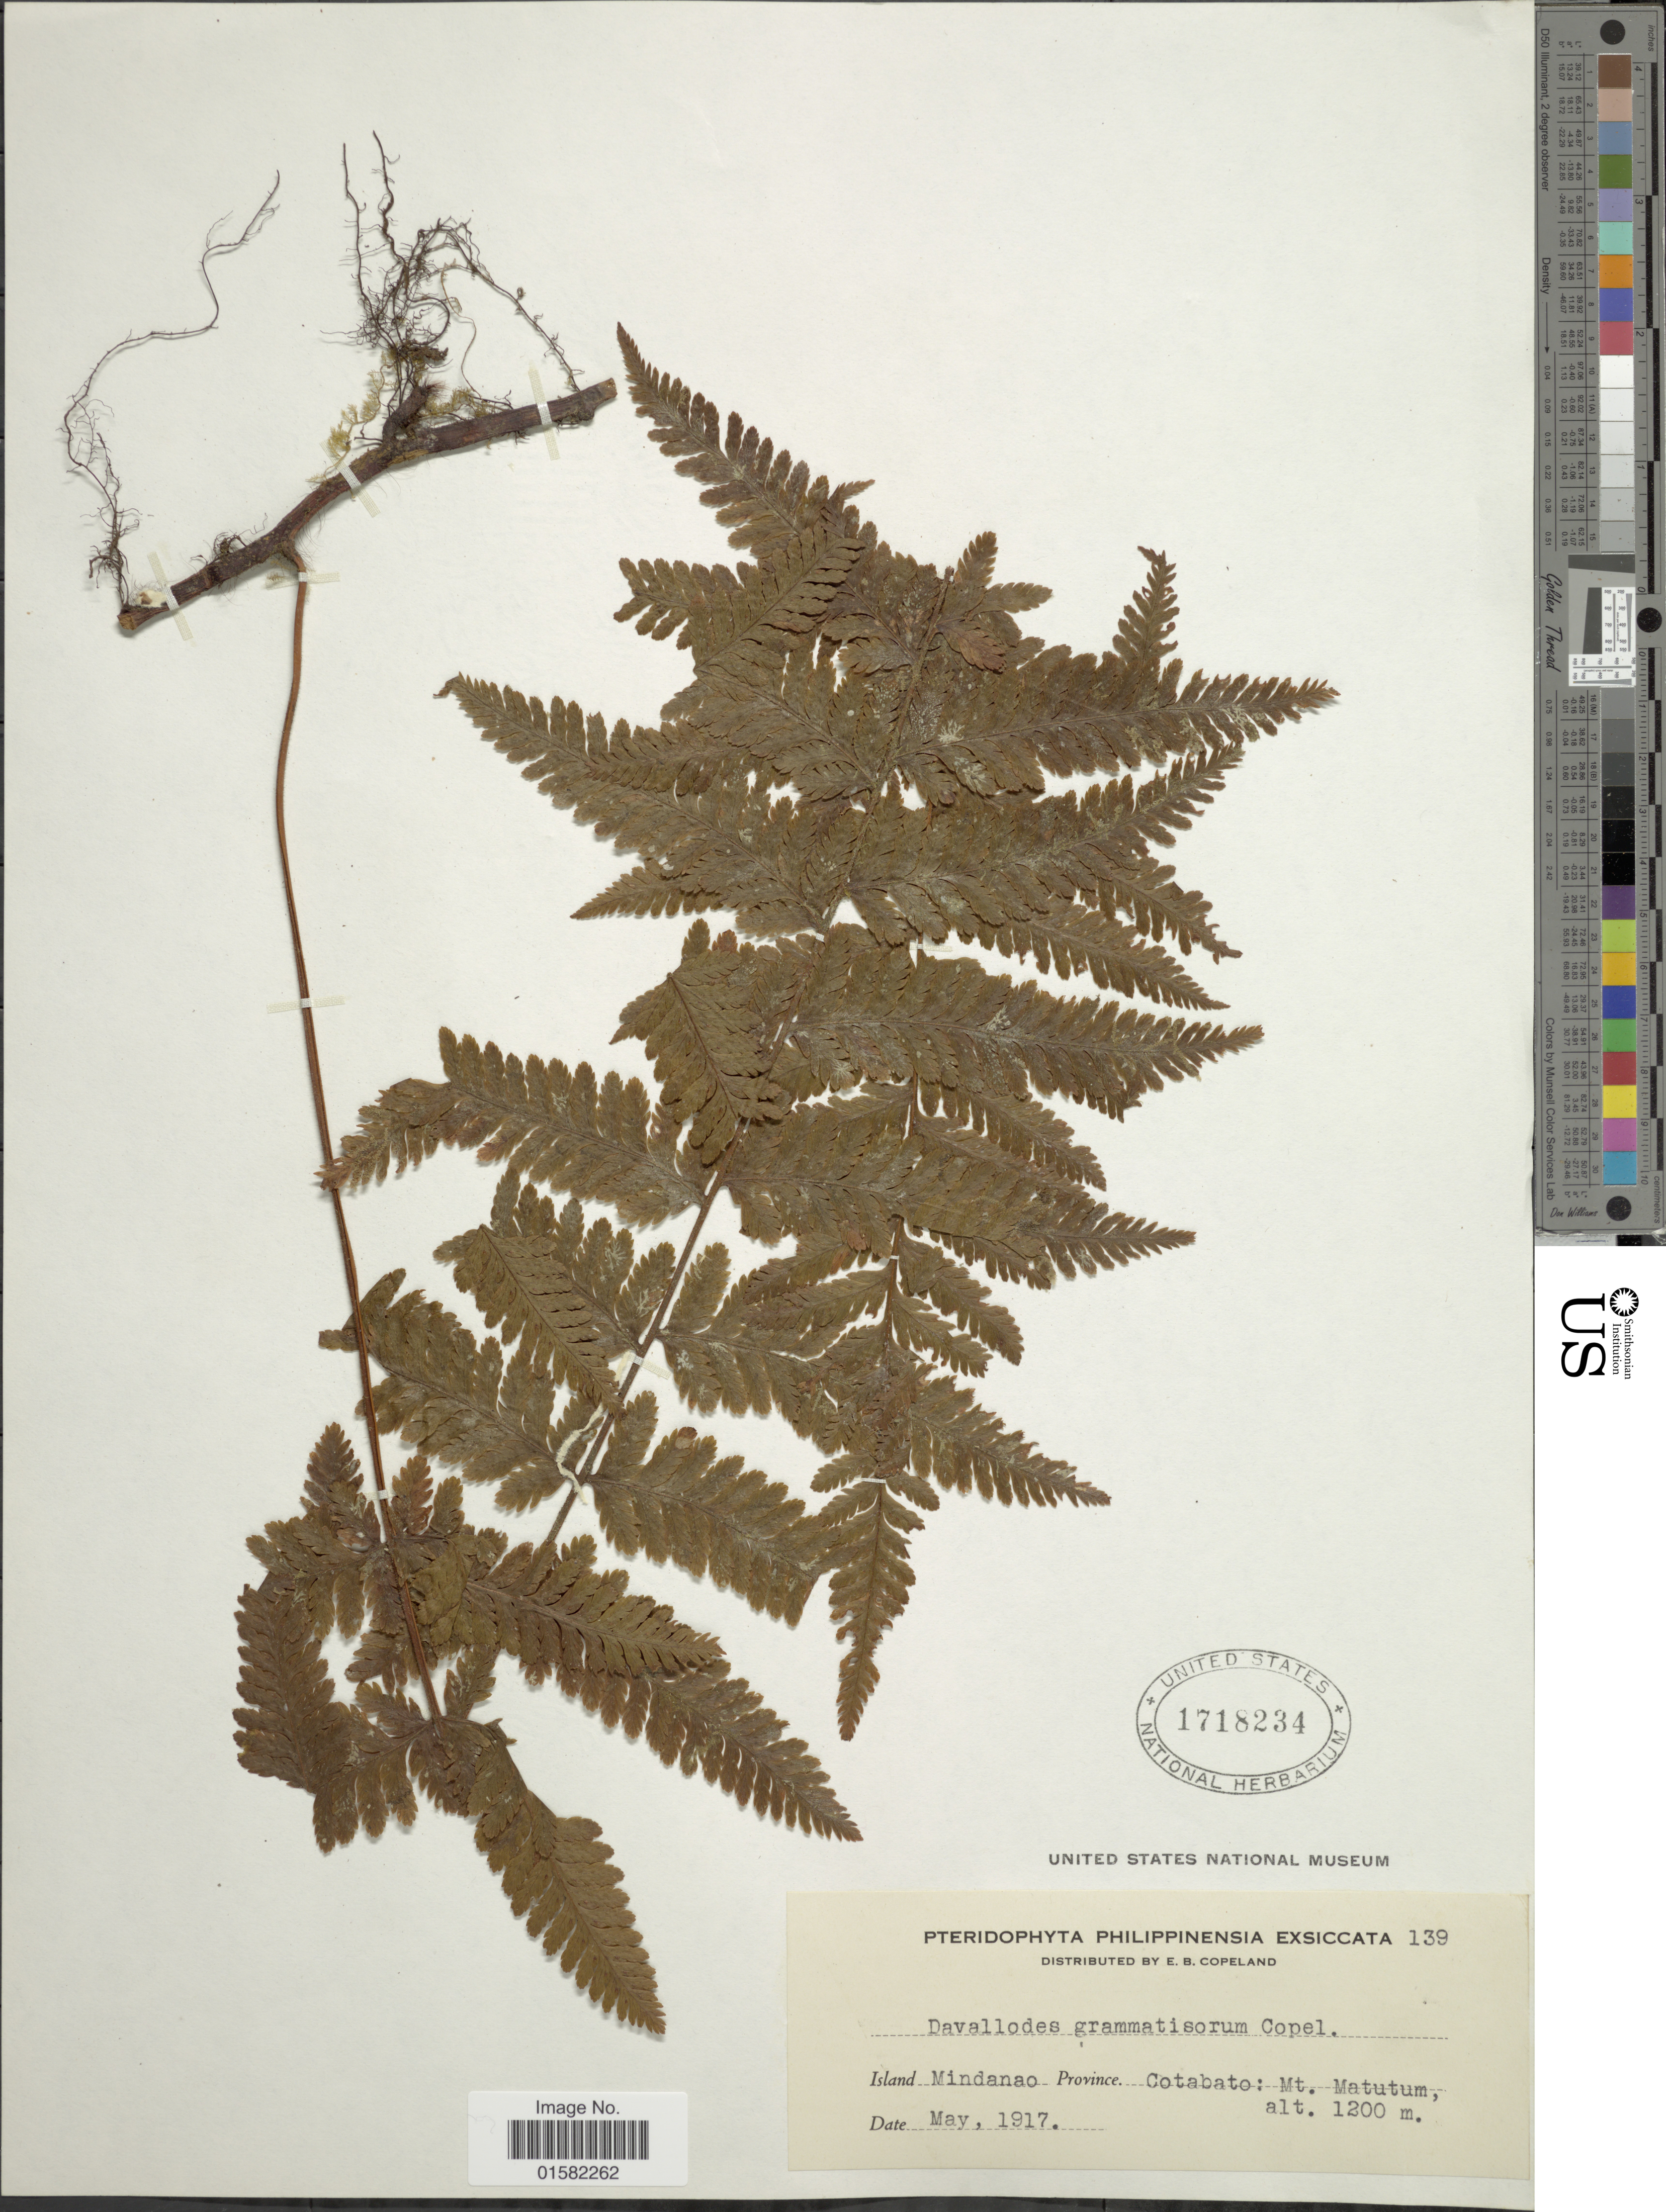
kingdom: Plantae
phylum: Tracheophyta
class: Polypodiopsida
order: Polypodiales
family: Davalliaceae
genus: Davallodes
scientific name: Davallodes grammatosorum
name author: Copel.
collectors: E. B. Copeland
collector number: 139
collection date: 1917-05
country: Philippines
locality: Island Mindanao, Province Cotabato: Mt Matutum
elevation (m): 1200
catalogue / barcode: US 1718234